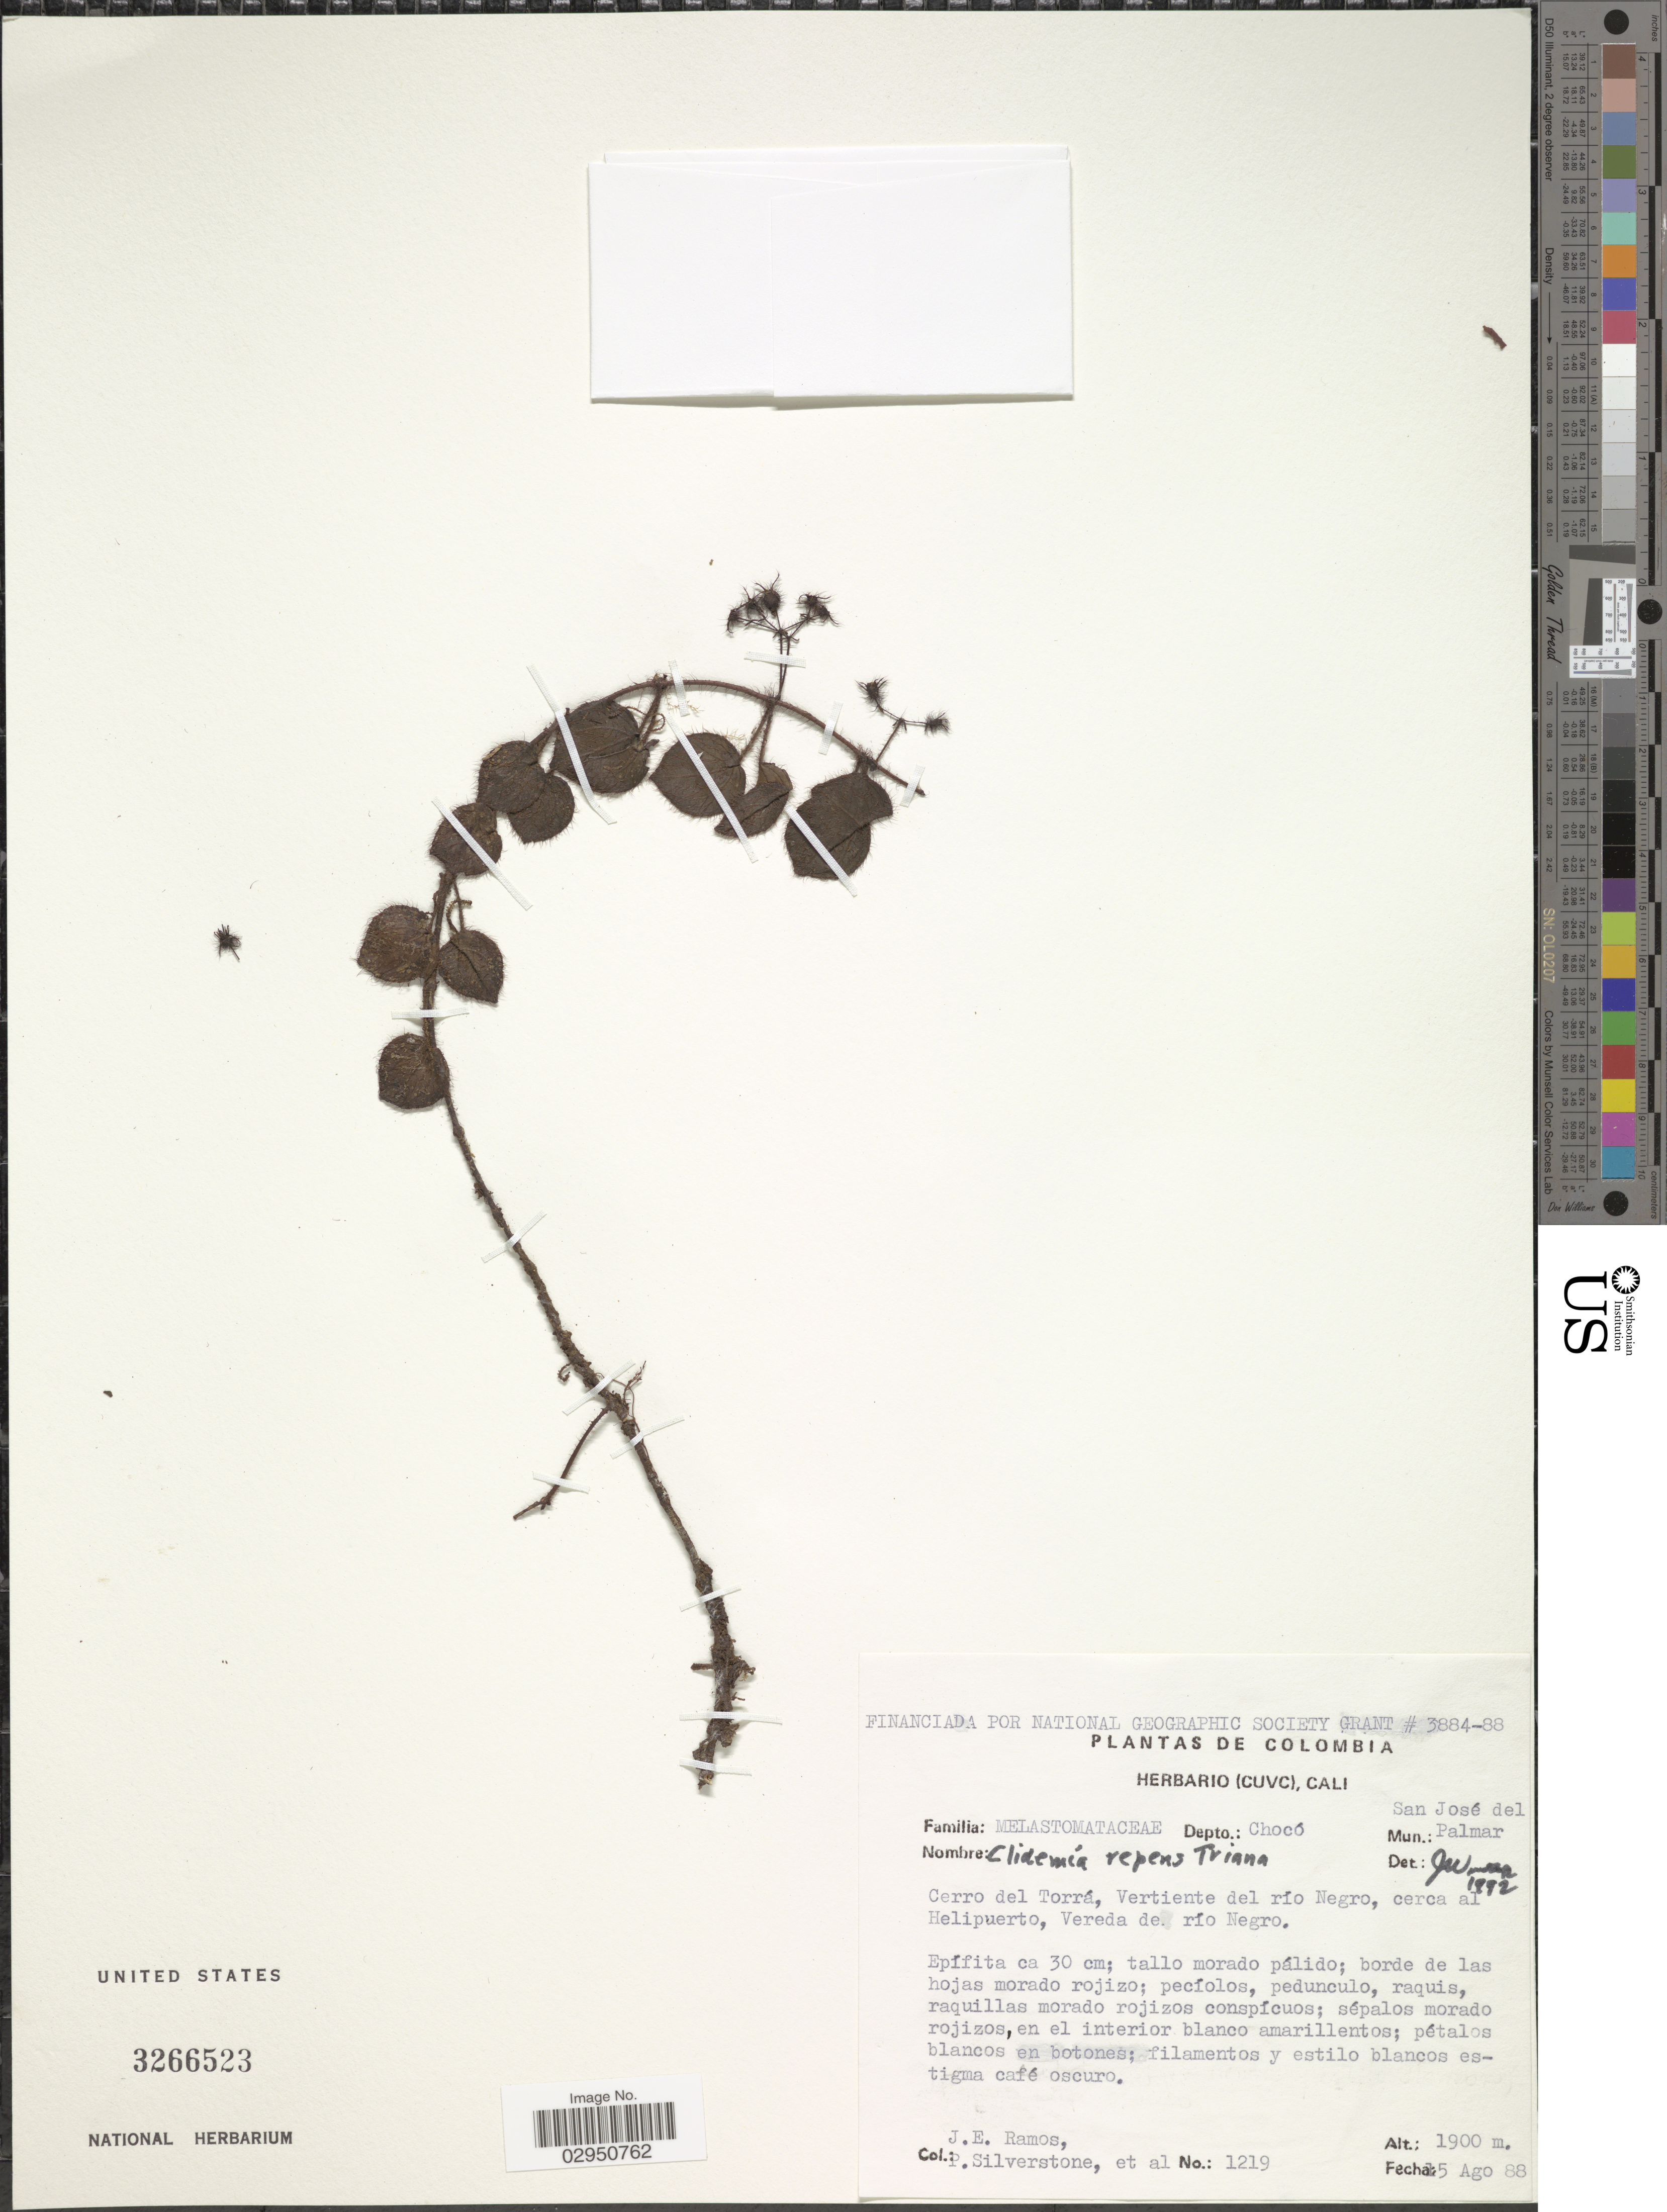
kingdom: Plantae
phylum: Tracheophyta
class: Magnoliopsida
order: Myrtales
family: Melastomataceae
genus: Clidemia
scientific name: Clidemia repens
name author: Triana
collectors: J. E. Ramos, P. Silverstone & et al.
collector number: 1219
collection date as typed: Transcribed d/m/y: 15/8/88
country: Colombia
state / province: Chocó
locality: Depto. Chocó. Mun.: San José del Palmar. Cerro del Torrá, Vertiente del río Negro, cerca al Helipuerto, Vereda de río Negro.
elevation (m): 1900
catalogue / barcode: US 3266523